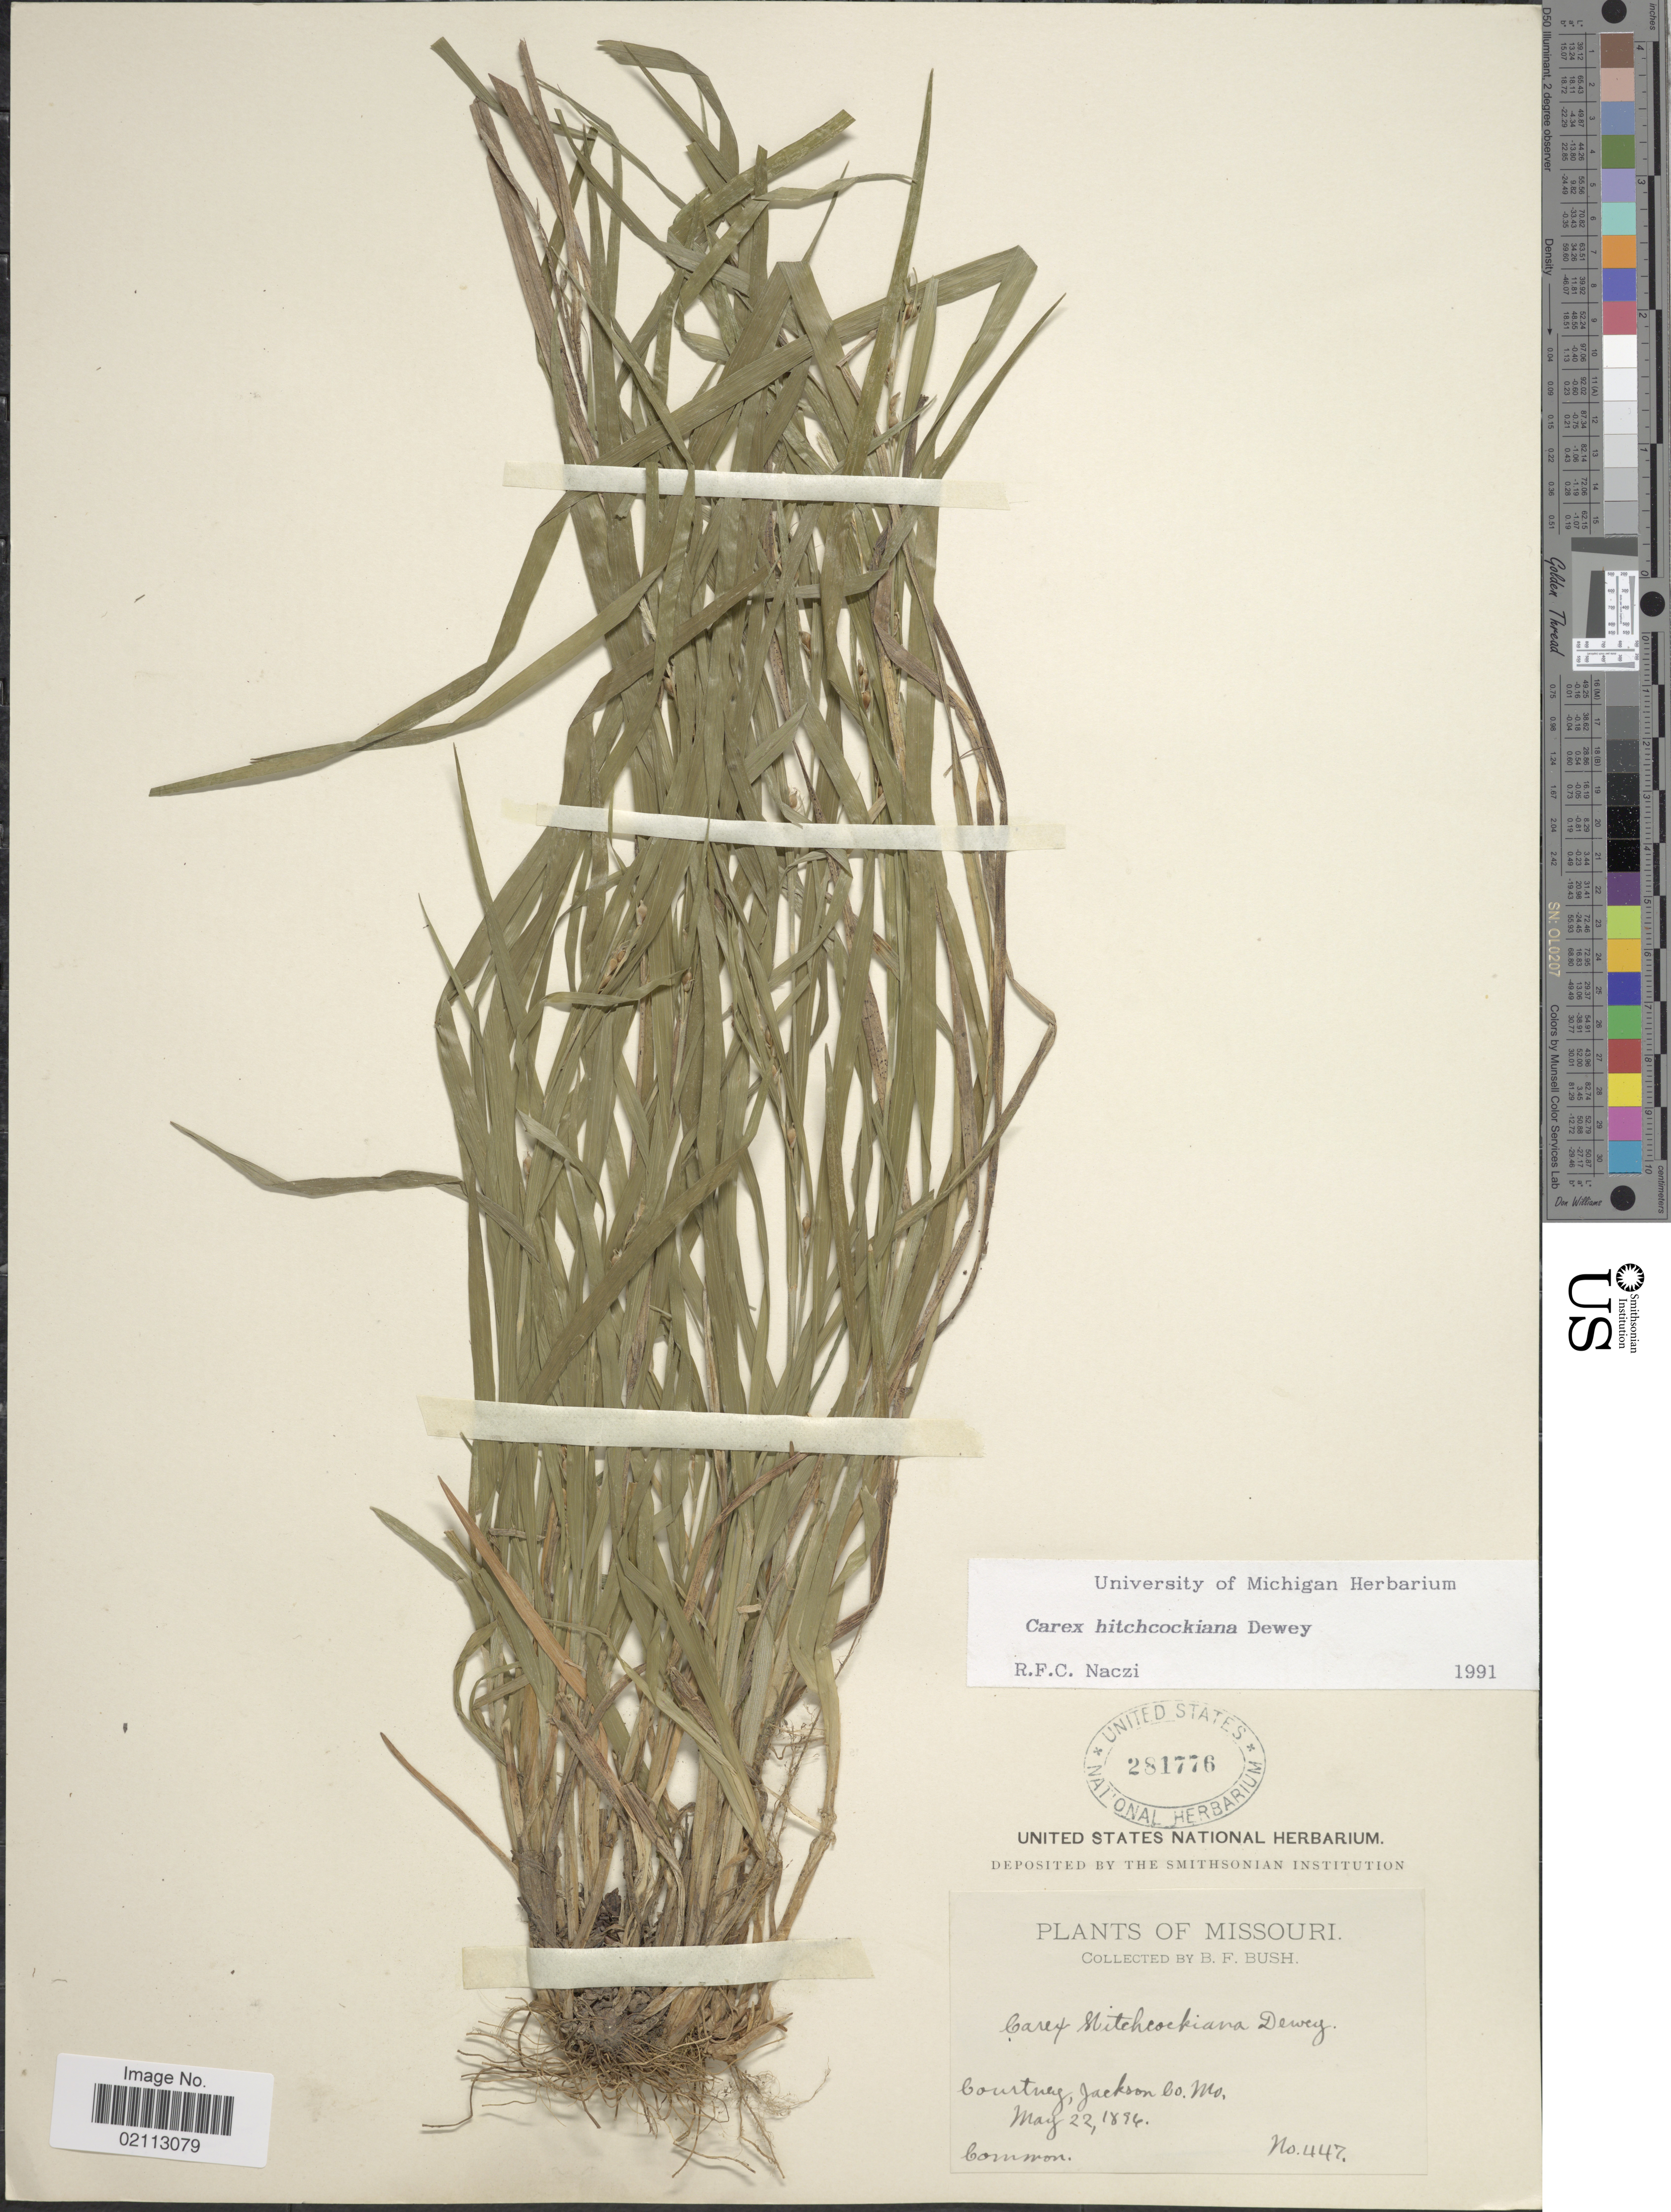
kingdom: Plantae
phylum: Tracheophyta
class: Liliopsida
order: Poales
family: Cyperaceae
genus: Carex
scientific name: Carex hitchcockiana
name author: Dewey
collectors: B. F. Bush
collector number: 447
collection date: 1894-05-22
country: United States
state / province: Missouri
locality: Courtney, Jackson Co.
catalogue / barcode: US 281776